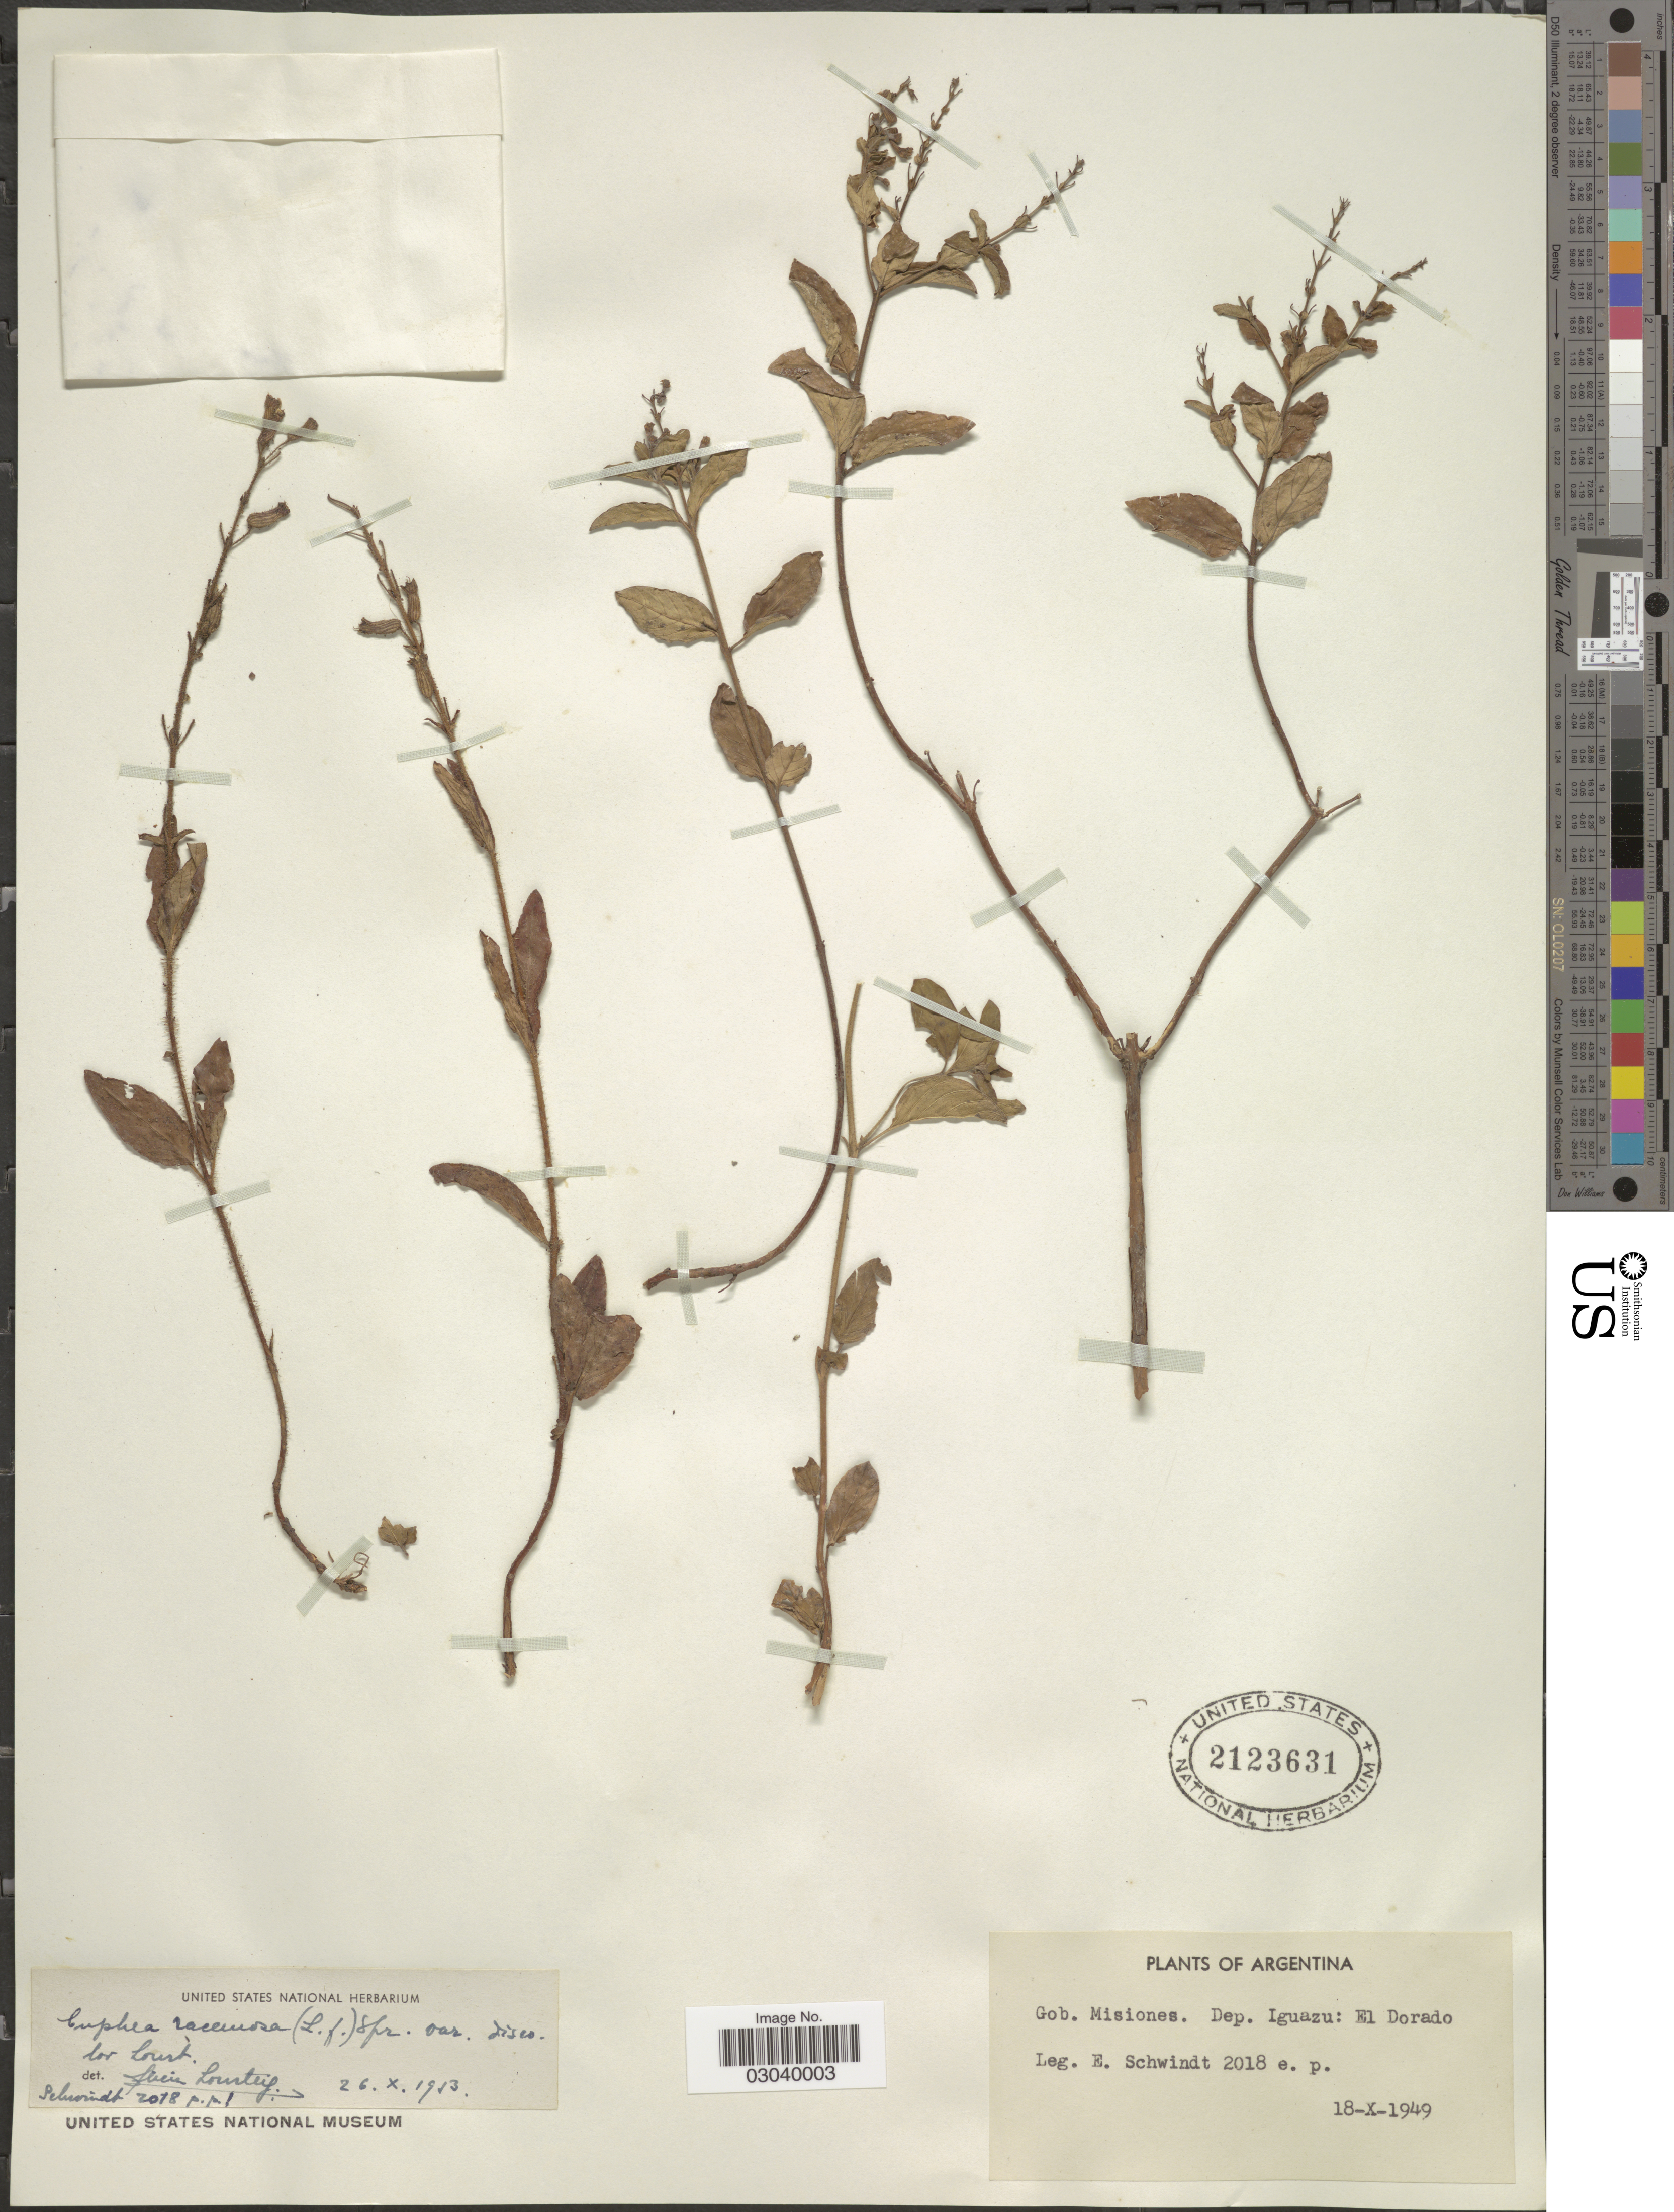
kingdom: Plantae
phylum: Tracheophyta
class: Magnoliopsida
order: Myrtales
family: Lythraceae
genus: Cuphea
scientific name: Cuphea racemosa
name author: (L. f.) Spreng.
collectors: E. Schwindt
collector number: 2018e.p.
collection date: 1949-10-18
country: Argentina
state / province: Misiones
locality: Gob. Misiones. Dep. Iguazu: El Dorado.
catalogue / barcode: US 2123631